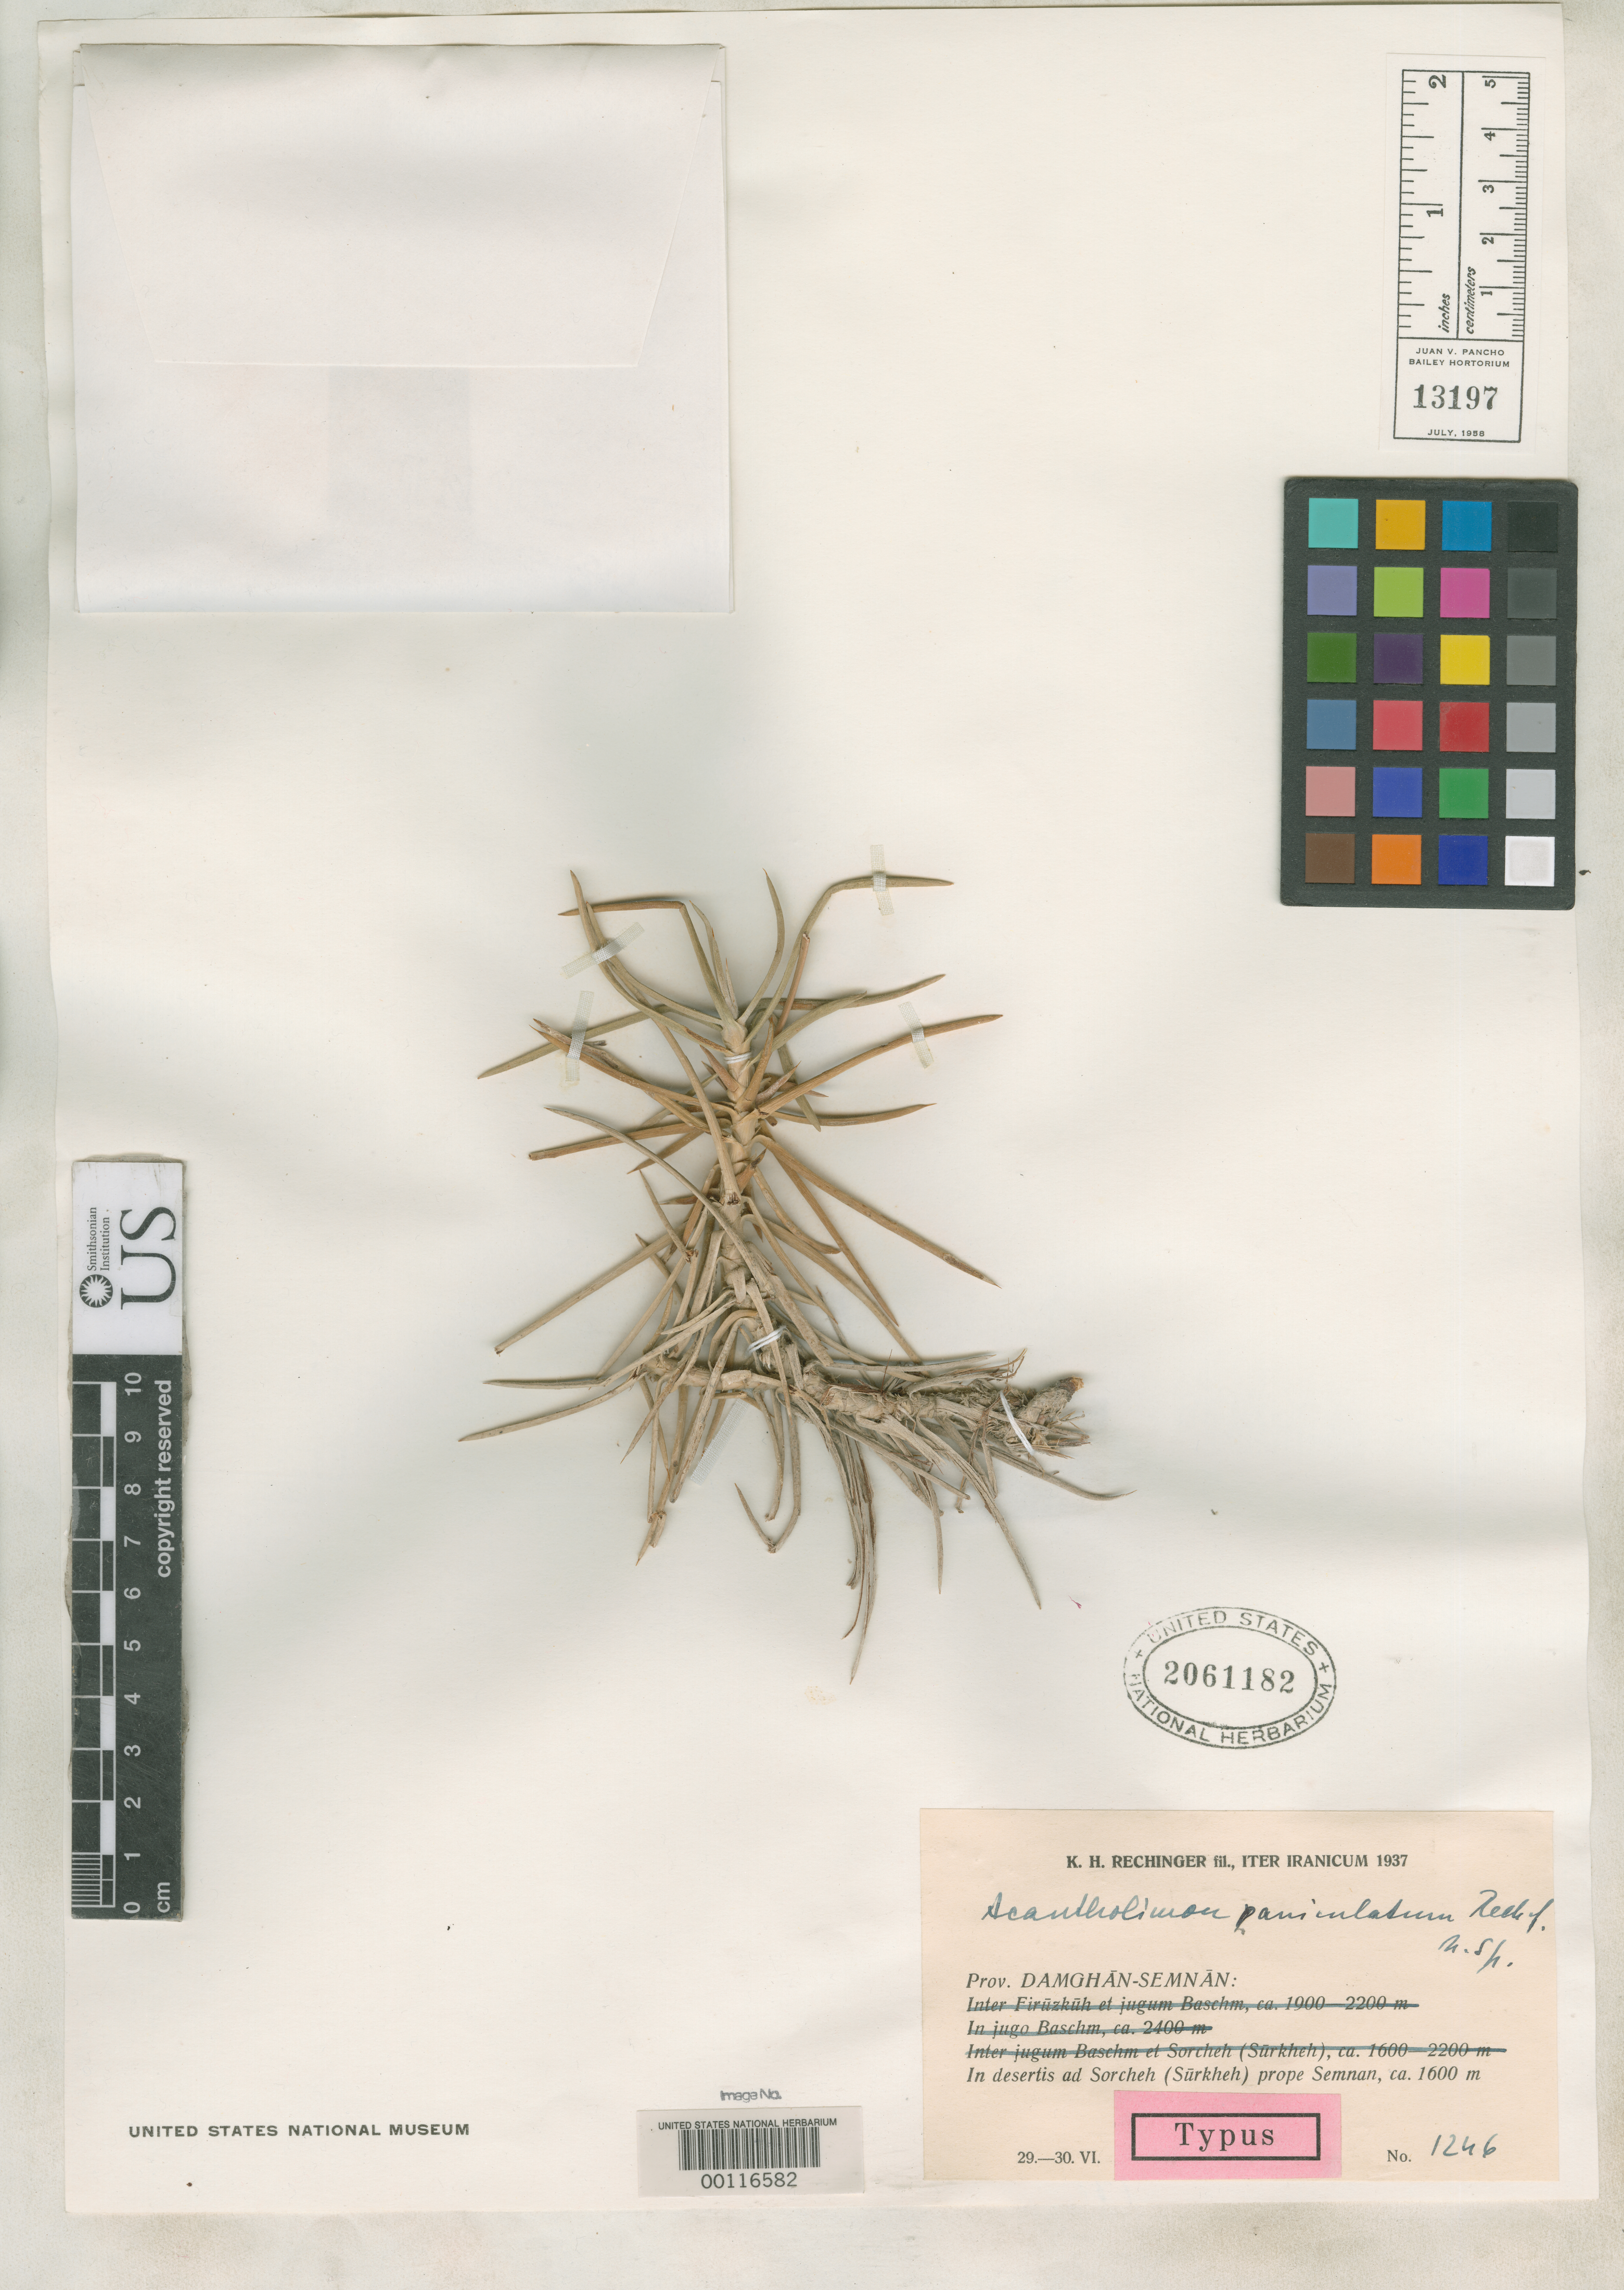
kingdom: Plantae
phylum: Tracheophyta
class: Magnoliopsida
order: Caryophyllales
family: Plumbaginaceae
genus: Acantholimon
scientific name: Acantholimon paniculatum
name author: Rech. f.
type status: Isotype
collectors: K. H. Rechinger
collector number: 1246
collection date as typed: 30 Jun 1937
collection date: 1937-06-30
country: Iran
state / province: Semnan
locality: Damghan - Semnan.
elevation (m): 1400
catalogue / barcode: US 2061182